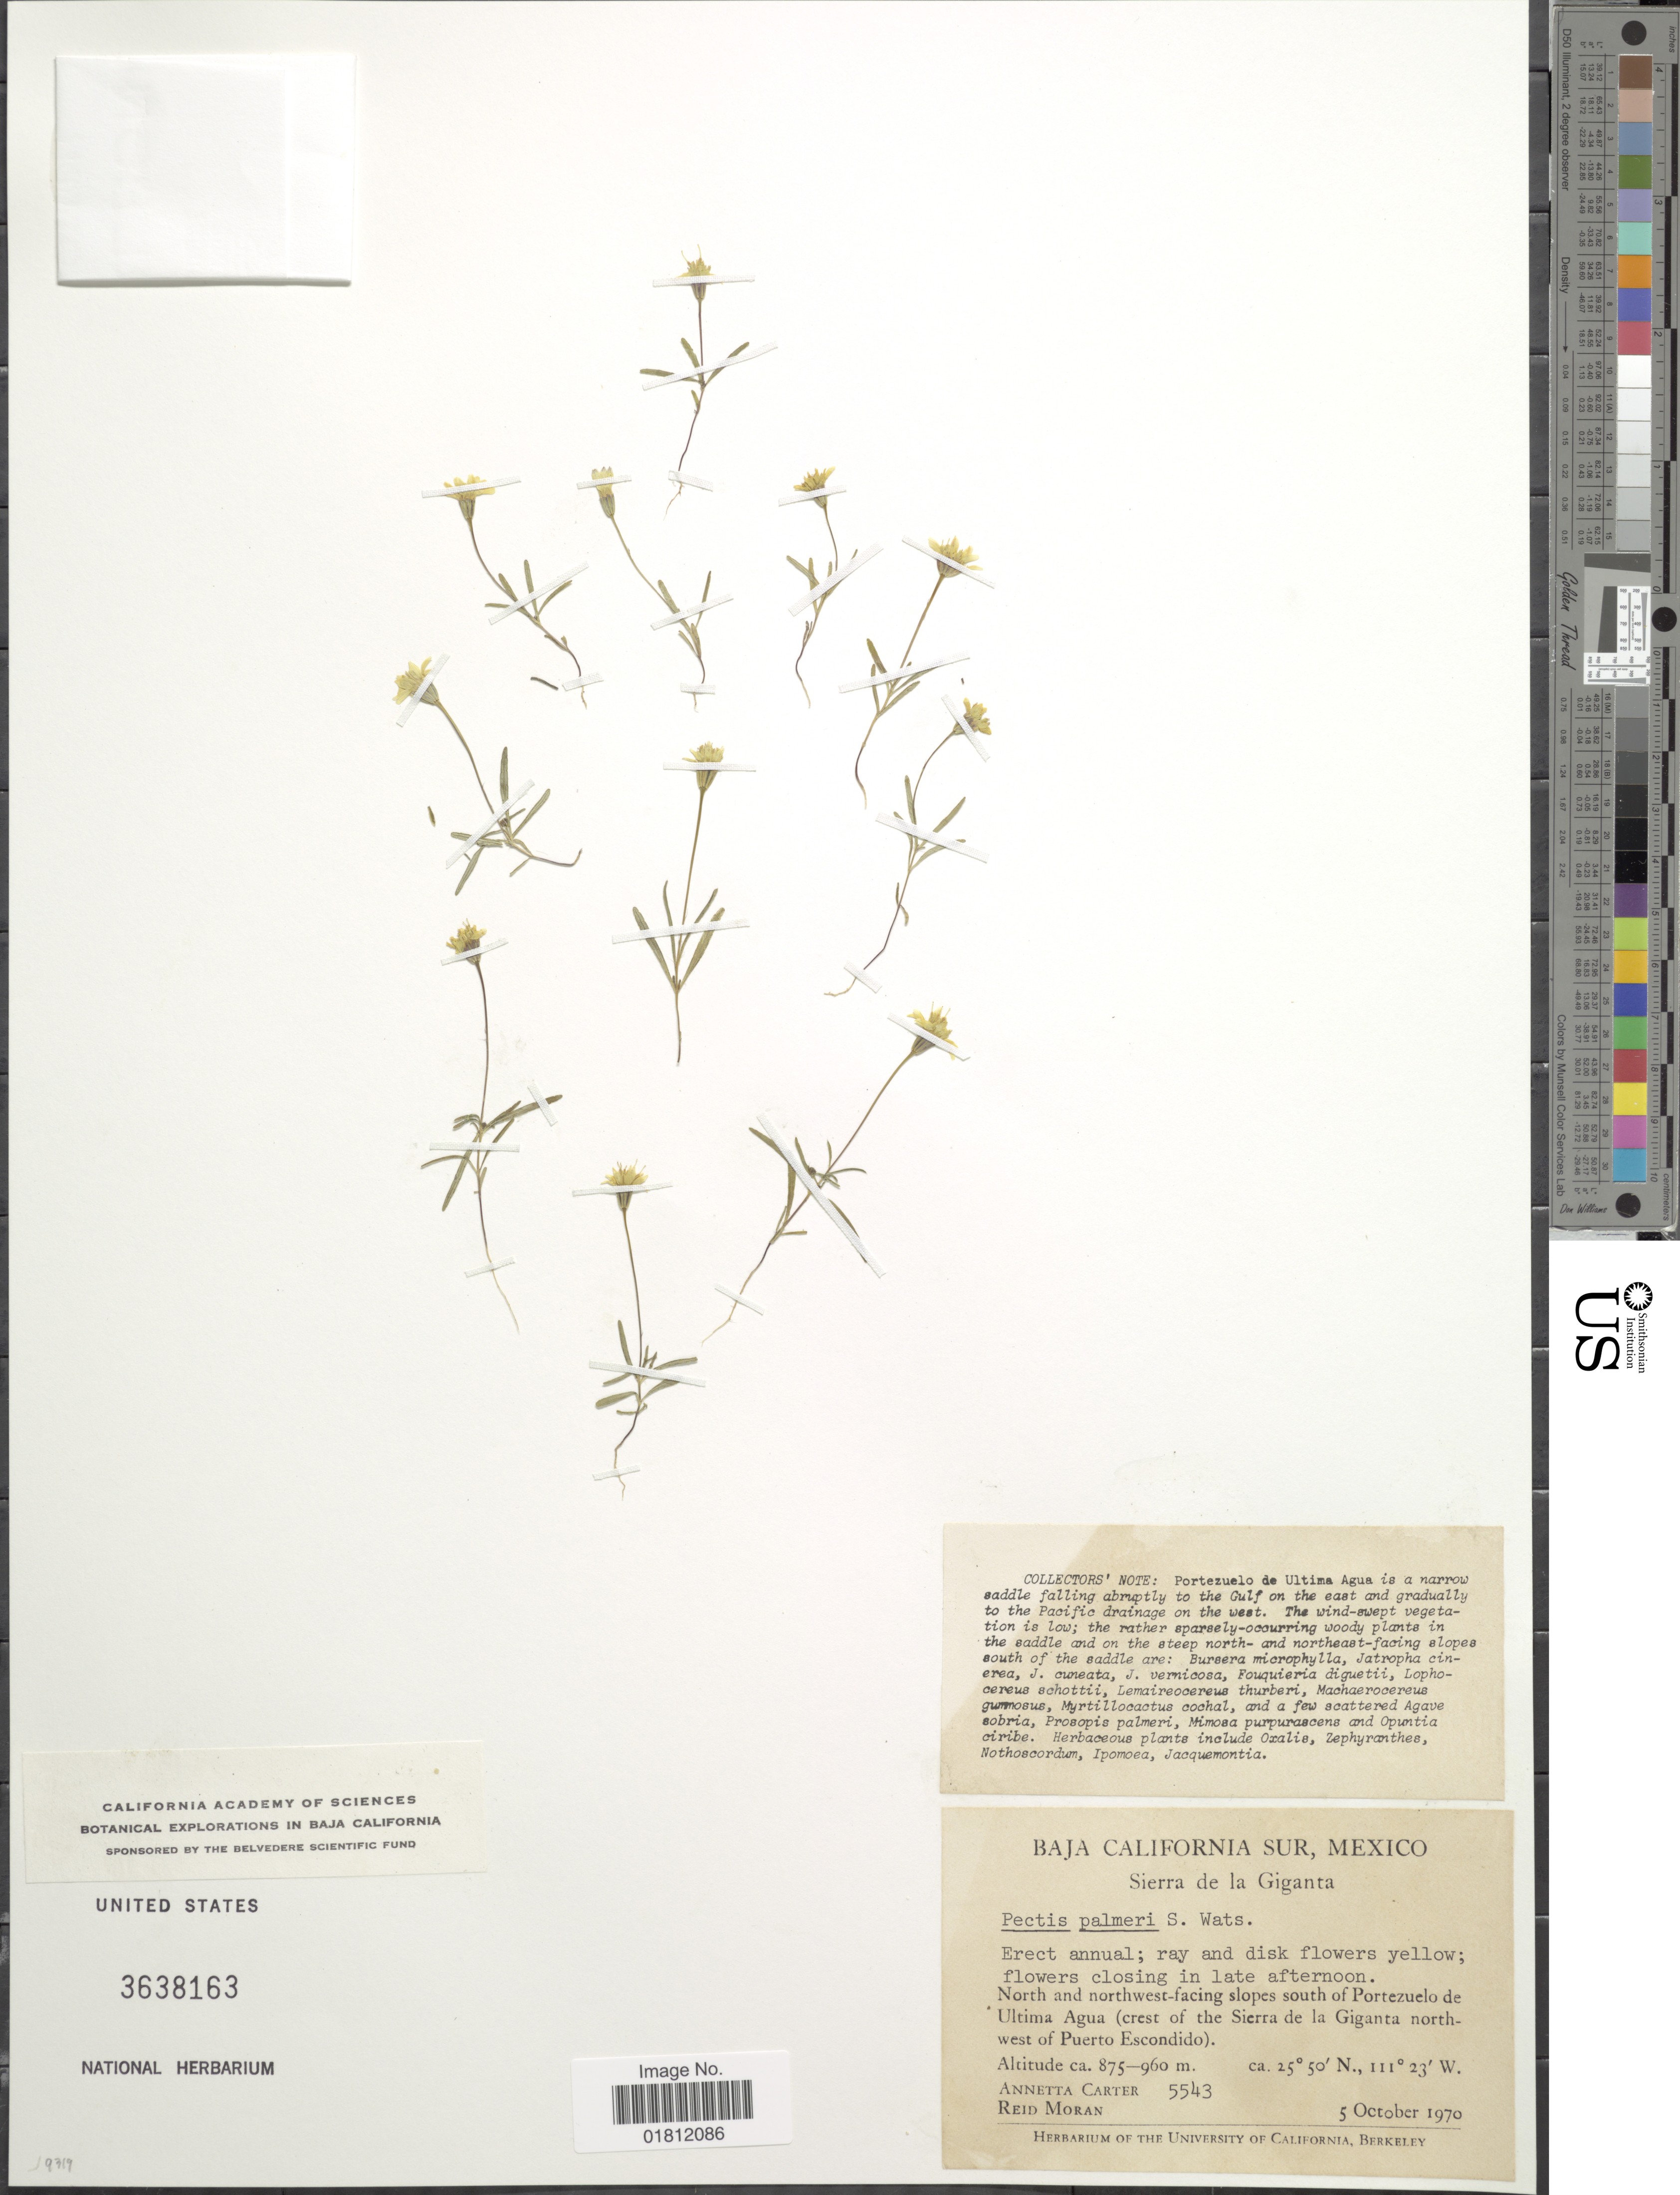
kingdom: Plantae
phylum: Tracheophyta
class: Magnoliopsida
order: Asterales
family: Asteraceae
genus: Pectis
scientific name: Pectis rusbyi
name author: Greene ex A. Gray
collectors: A. Carter & R. Moran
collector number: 5543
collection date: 1970-10-05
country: Mexico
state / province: Baja California Sur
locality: Baja California Sur, Mexico, Sierra de la Giganta. North and Northwest-facing slopes south of Portezuelo de Ultima Agua (crest of the Sierra de la Giganta northwest of Puerto Escondido).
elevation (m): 875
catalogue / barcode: US 3638163